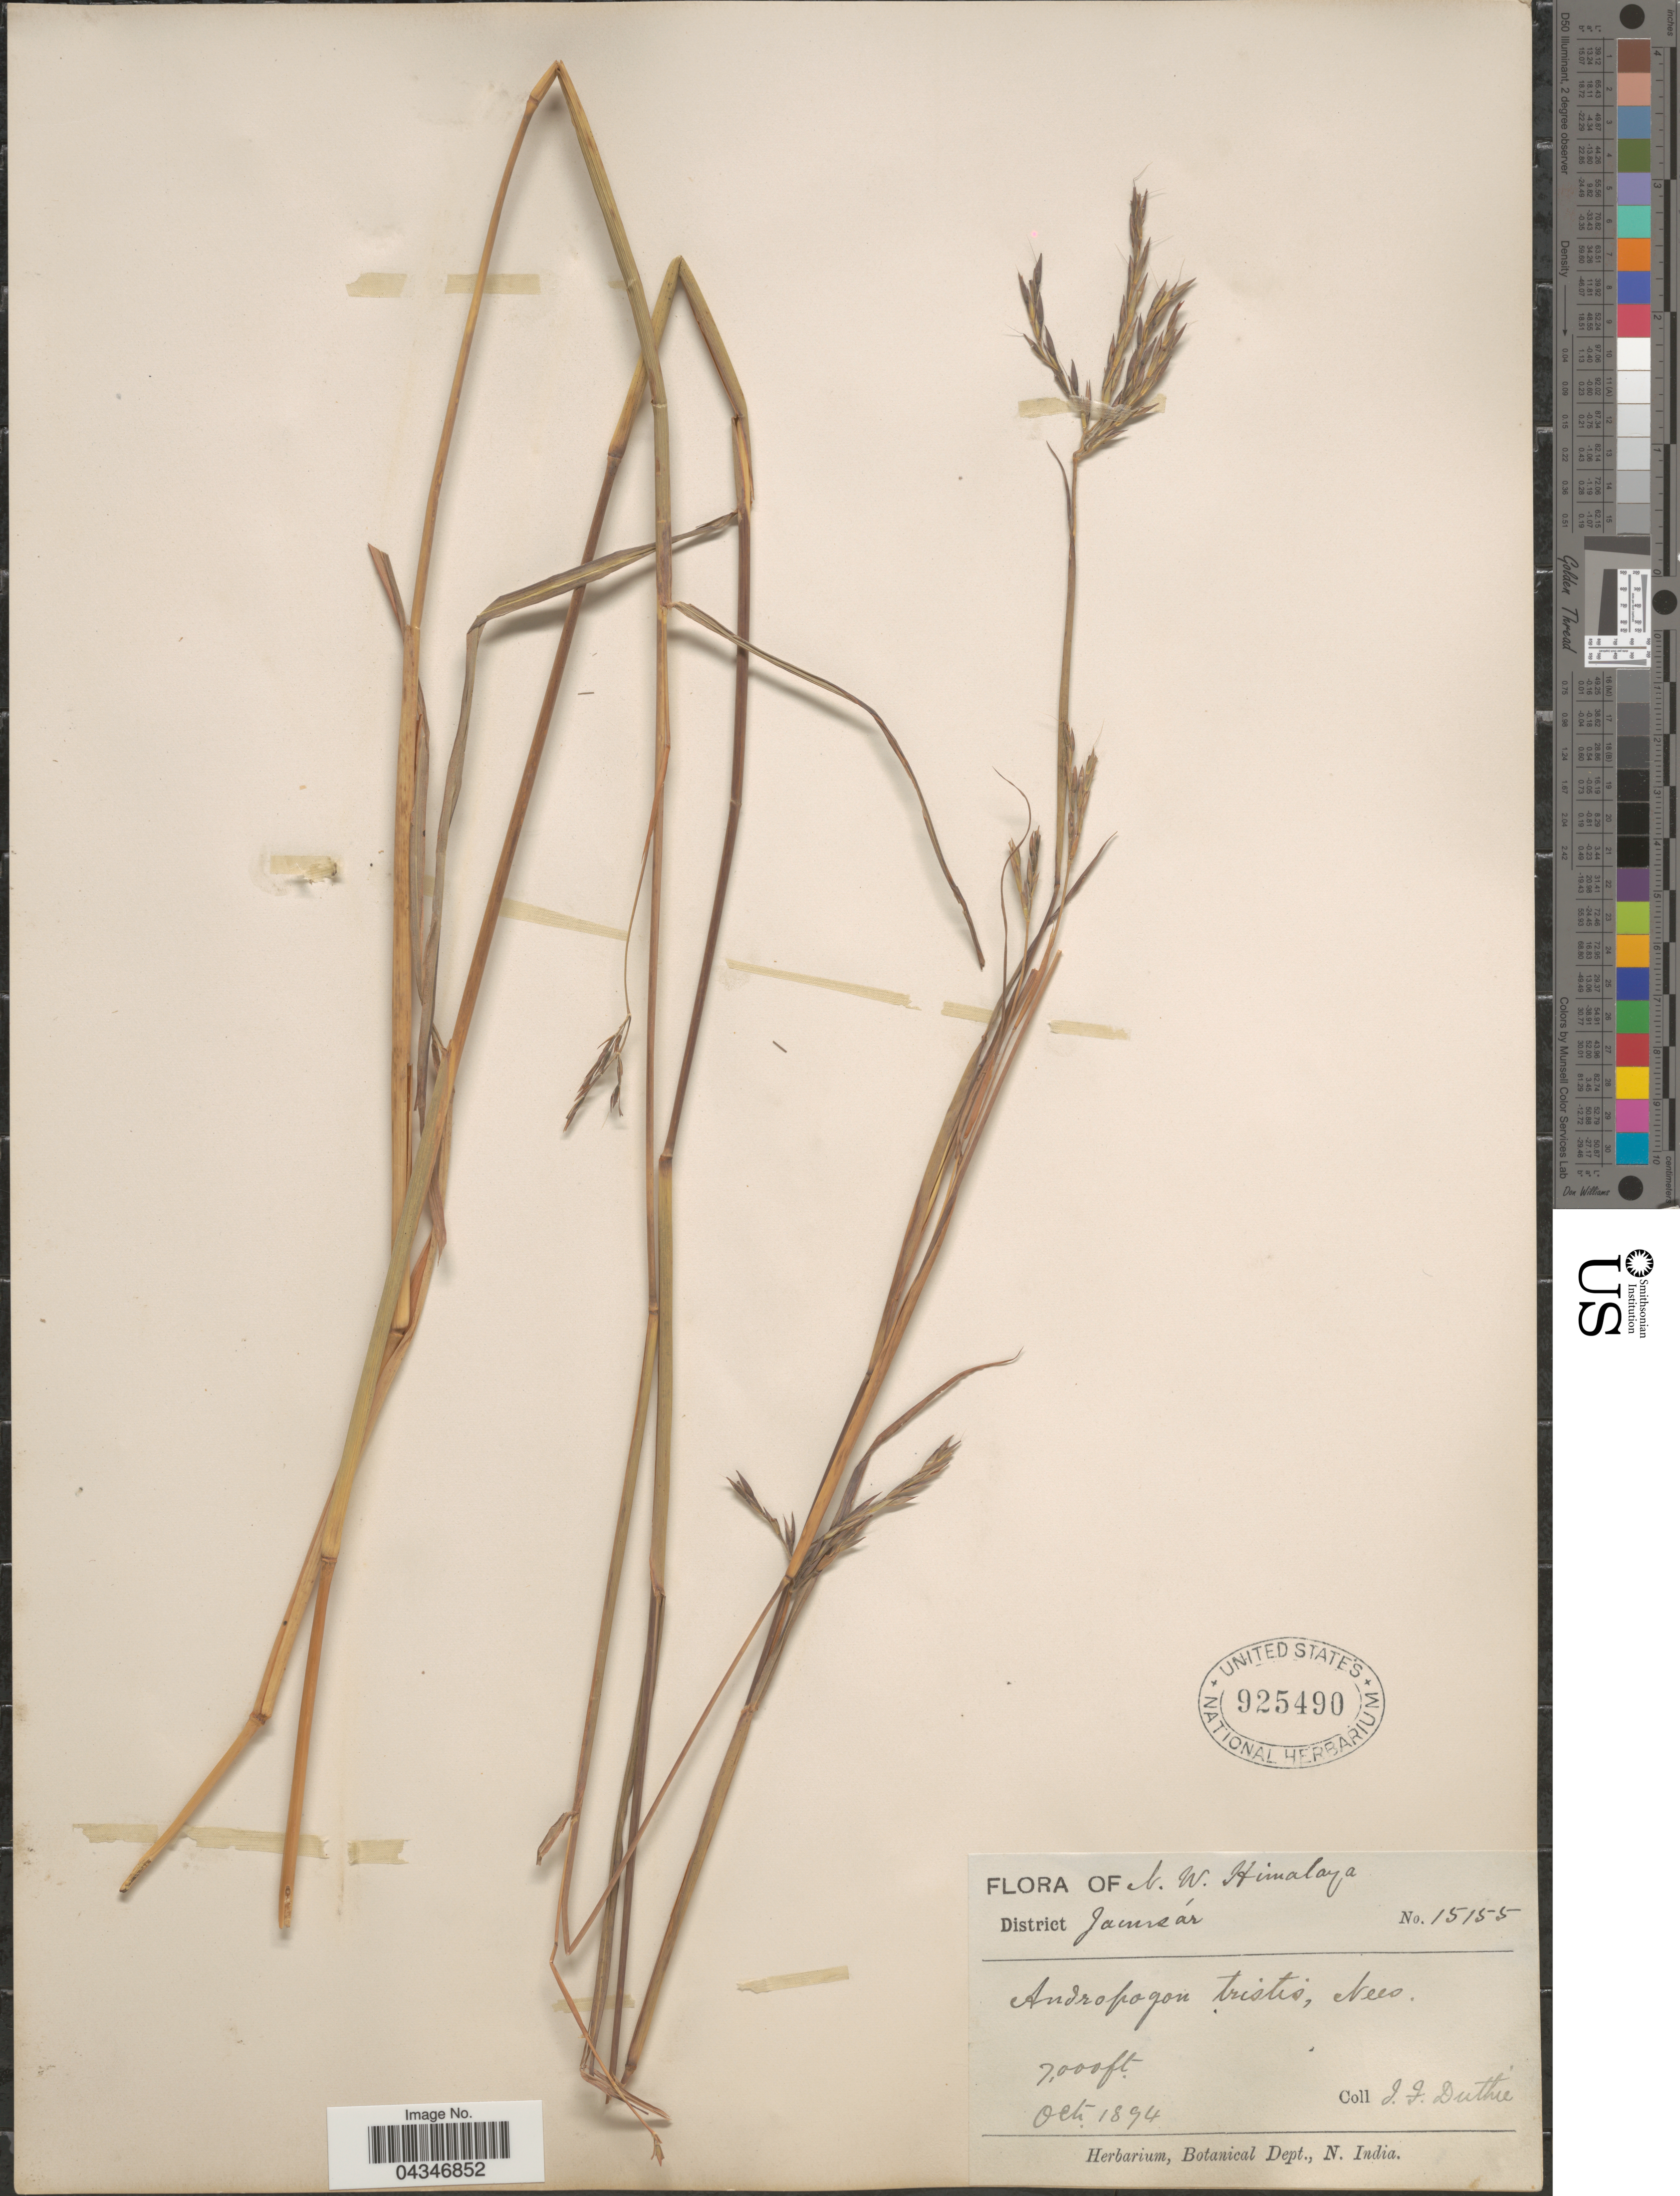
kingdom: Plantae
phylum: Tracheophyta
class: Liliopsida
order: Poales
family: Poaceae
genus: Andropogon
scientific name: Andropogon munroi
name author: C.B. Clarke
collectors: J. F. Duthie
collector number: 15155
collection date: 1894-10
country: India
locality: N. W. Himalaya. District Jaunsár.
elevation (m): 2134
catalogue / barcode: US 925490